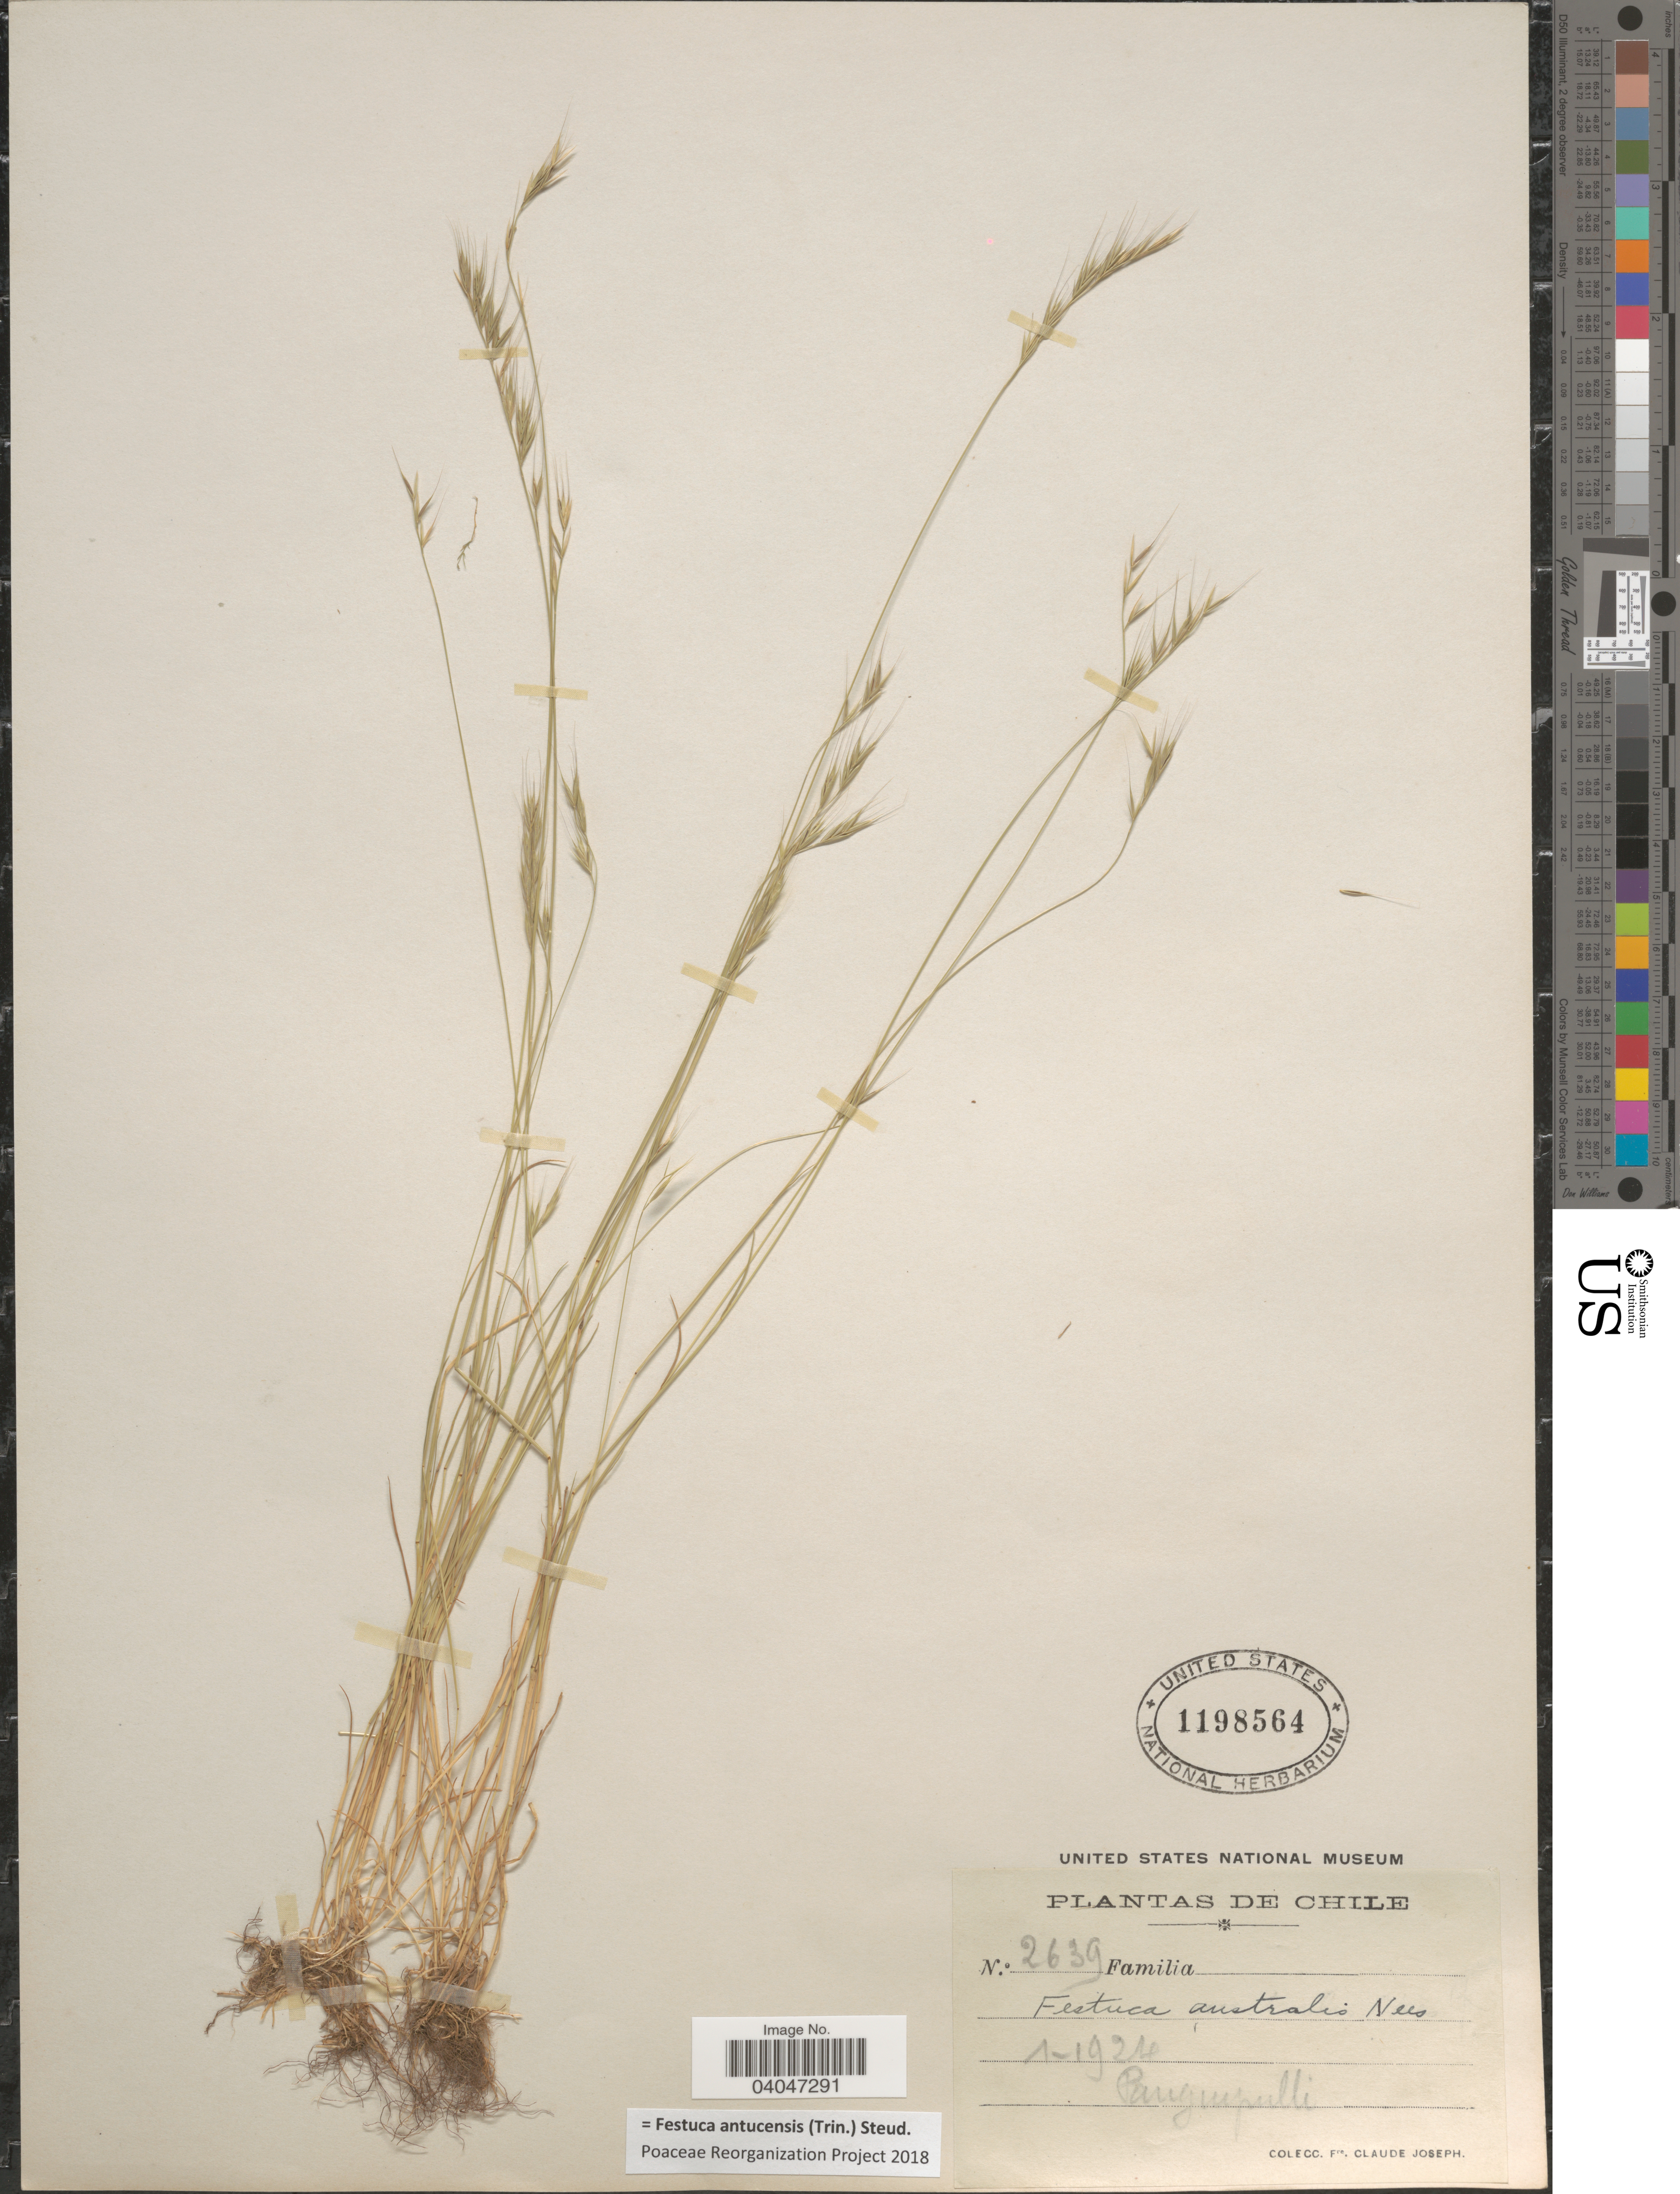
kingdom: Plantae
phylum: Tracheophyta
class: Liliopsida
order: Poales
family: Poaceae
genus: Festuca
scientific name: Festuca antucensis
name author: (Trin.) Steud.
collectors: Bro. Claude-Joseph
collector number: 2639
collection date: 1924-01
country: Chile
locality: Pangiupulli.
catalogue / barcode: US 1198564